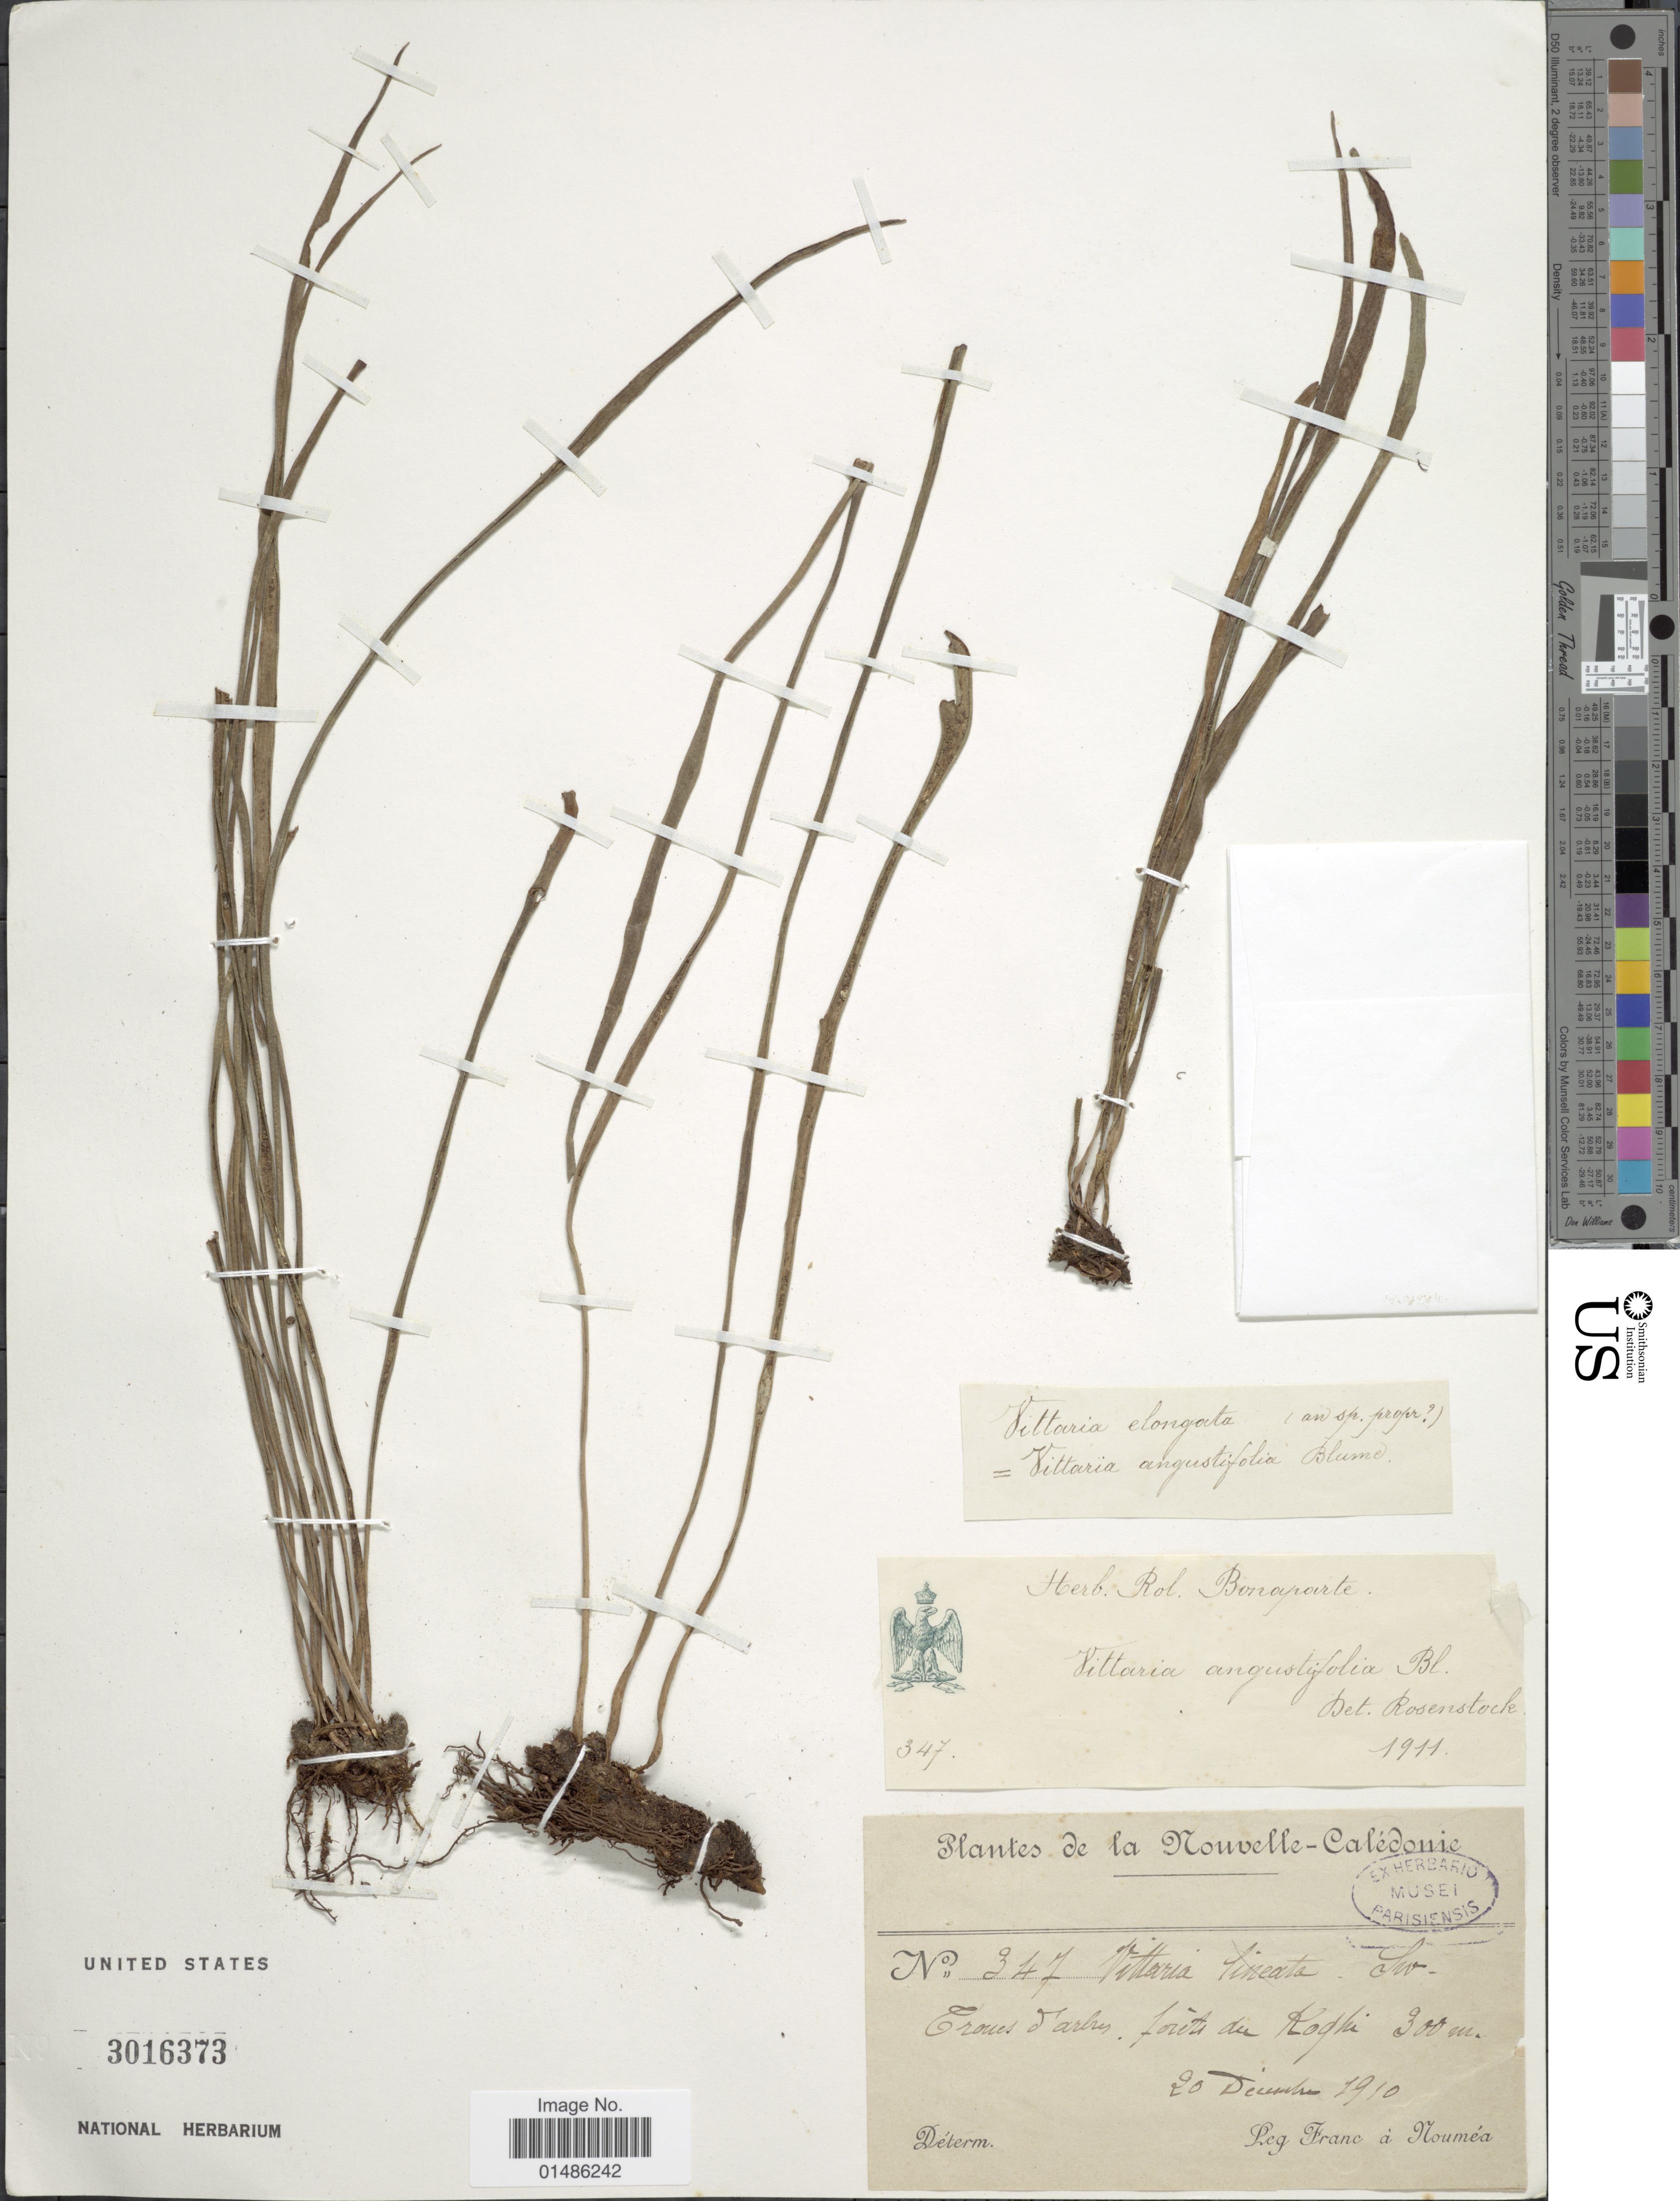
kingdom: Plantae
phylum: Tracheophyta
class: Polypodiopsida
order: Polypodiales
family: Pteridaceae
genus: Haplopteris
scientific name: Haplopteris angustifolia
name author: (Blume) E.H. Crane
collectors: Franc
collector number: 347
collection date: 1910-12-20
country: New Caledonia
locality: Croues Farbres, forèts du Koghi.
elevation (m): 300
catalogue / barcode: US 3016373